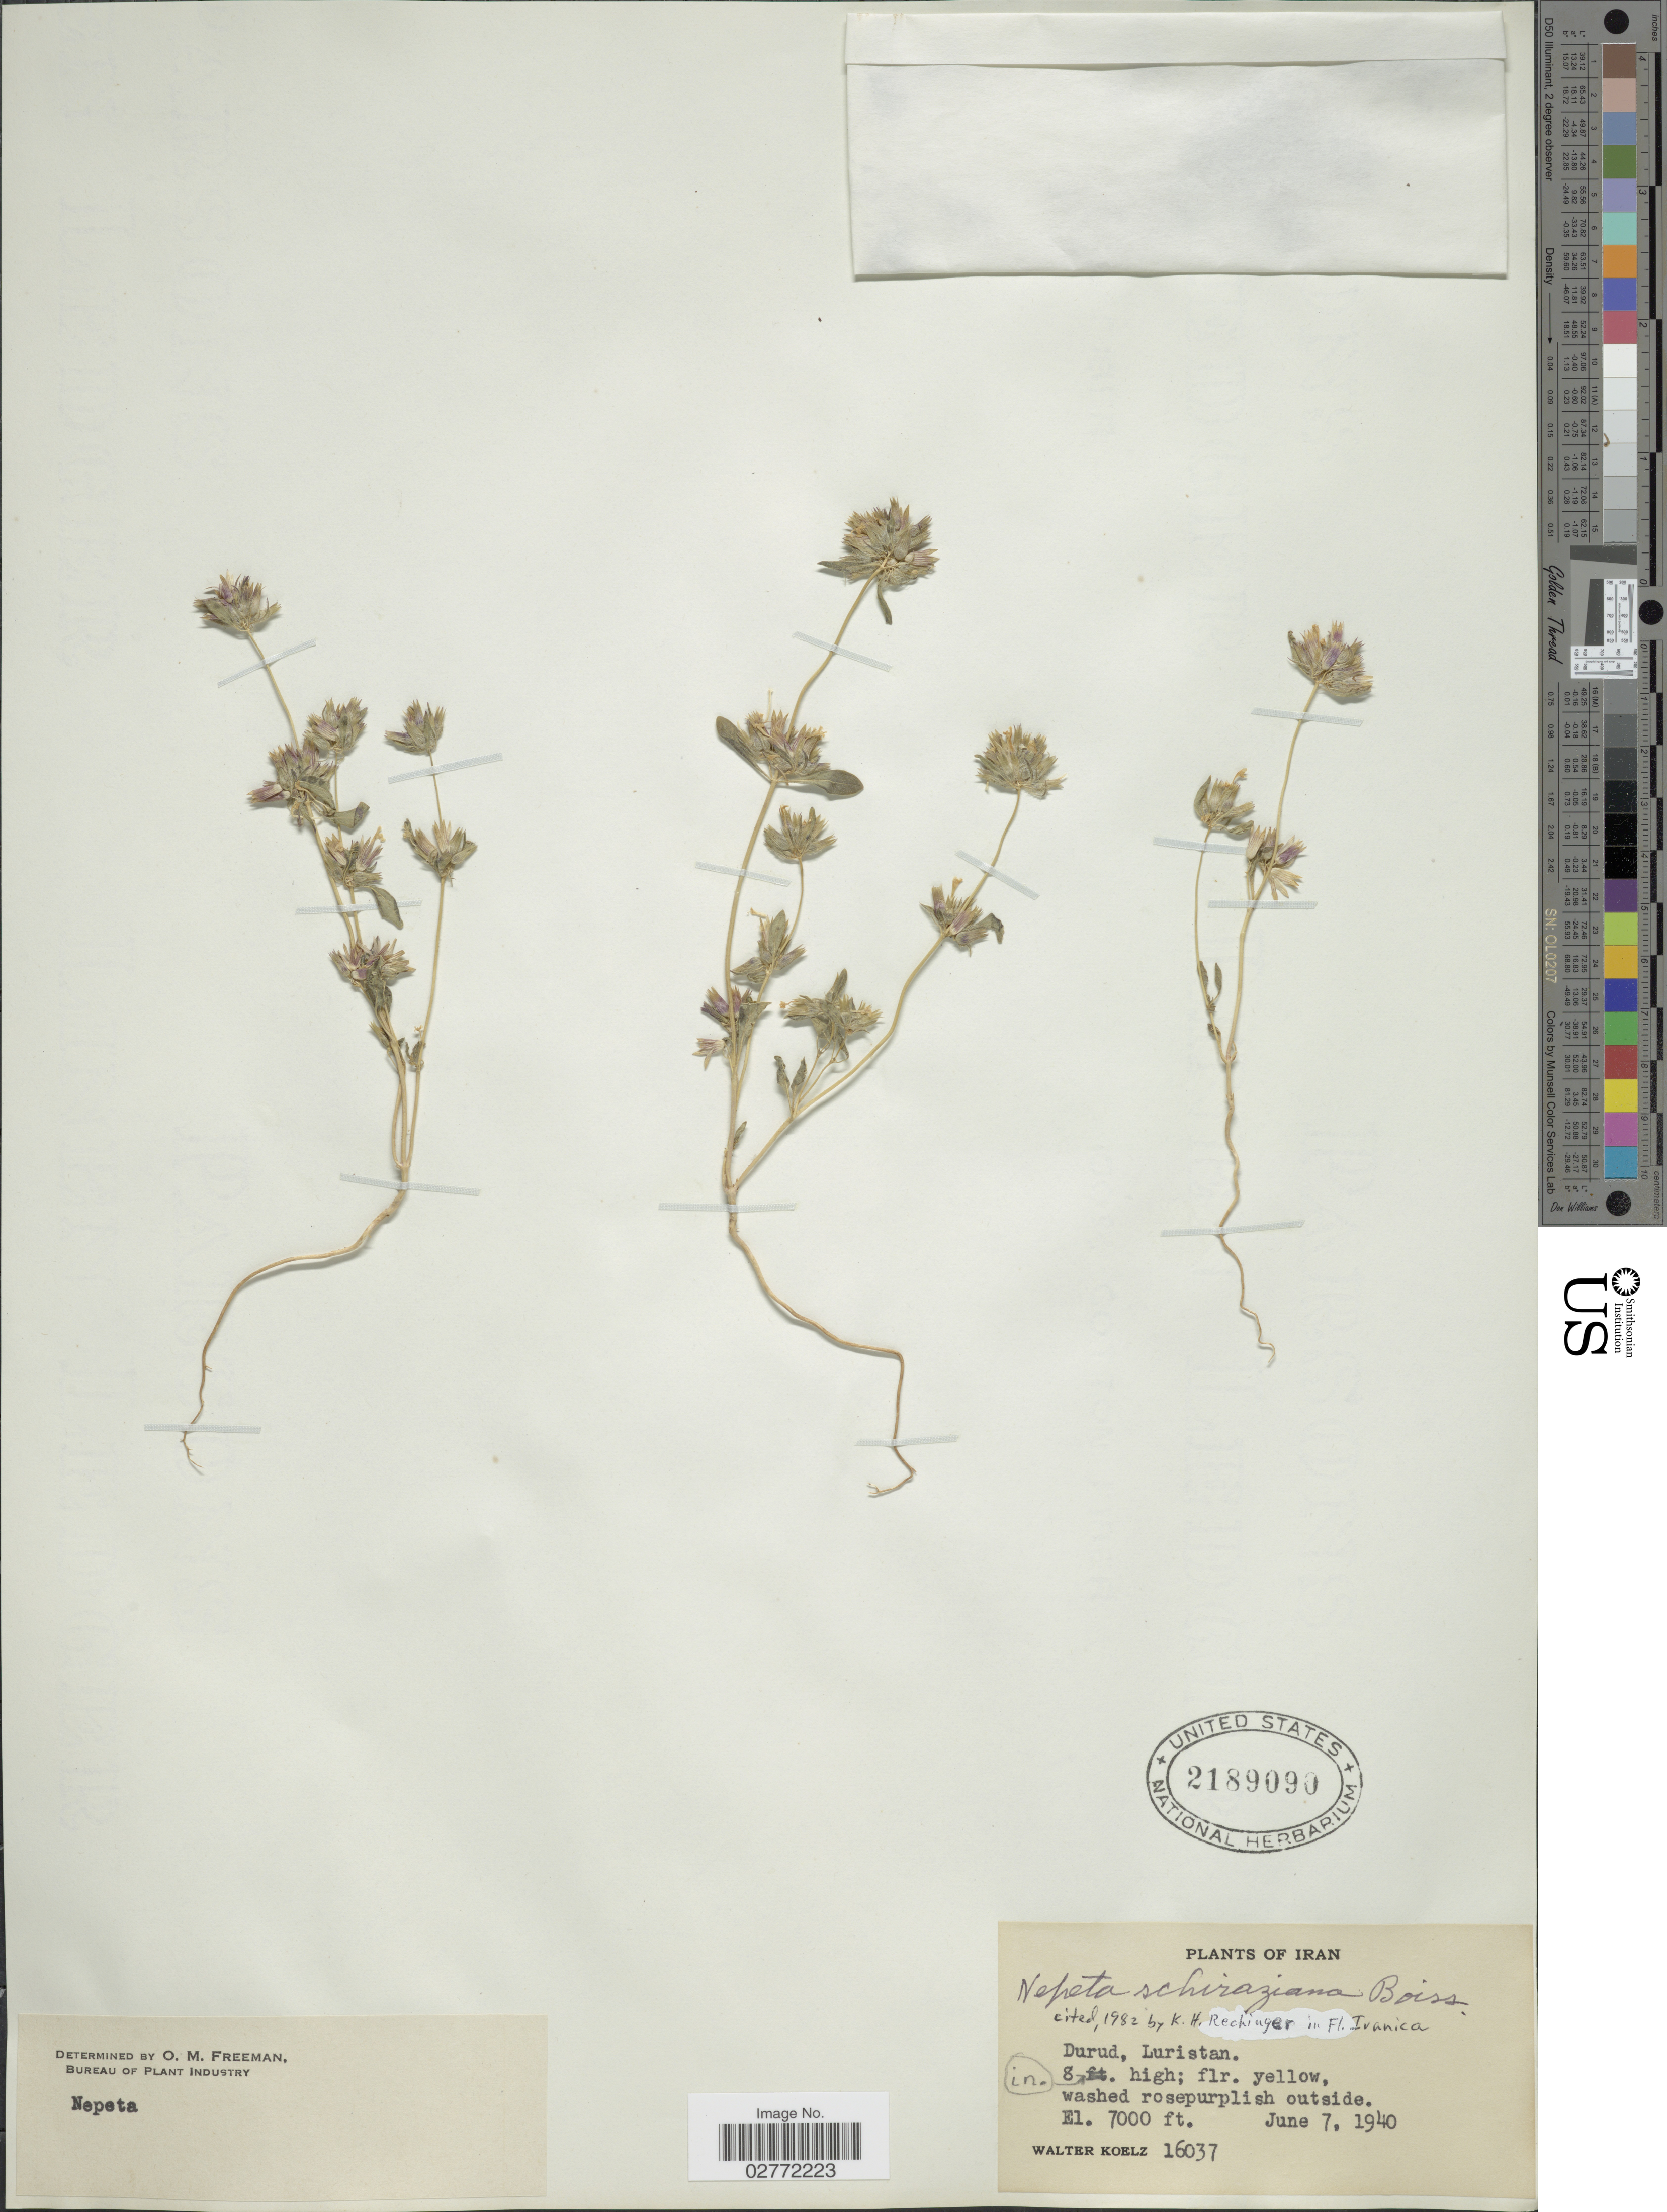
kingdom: Plantae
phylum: Tracheophyta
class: Magnoliopsida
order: Lamiales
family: Lamiaceae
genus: Nepeta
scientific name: Nepeta schiraziana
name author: Boiss.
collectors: W. N. Koelz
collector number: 16037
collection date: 1940-06-07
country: Iran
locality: Durud, Luristan.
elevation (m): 2134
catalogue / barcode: US 2189090